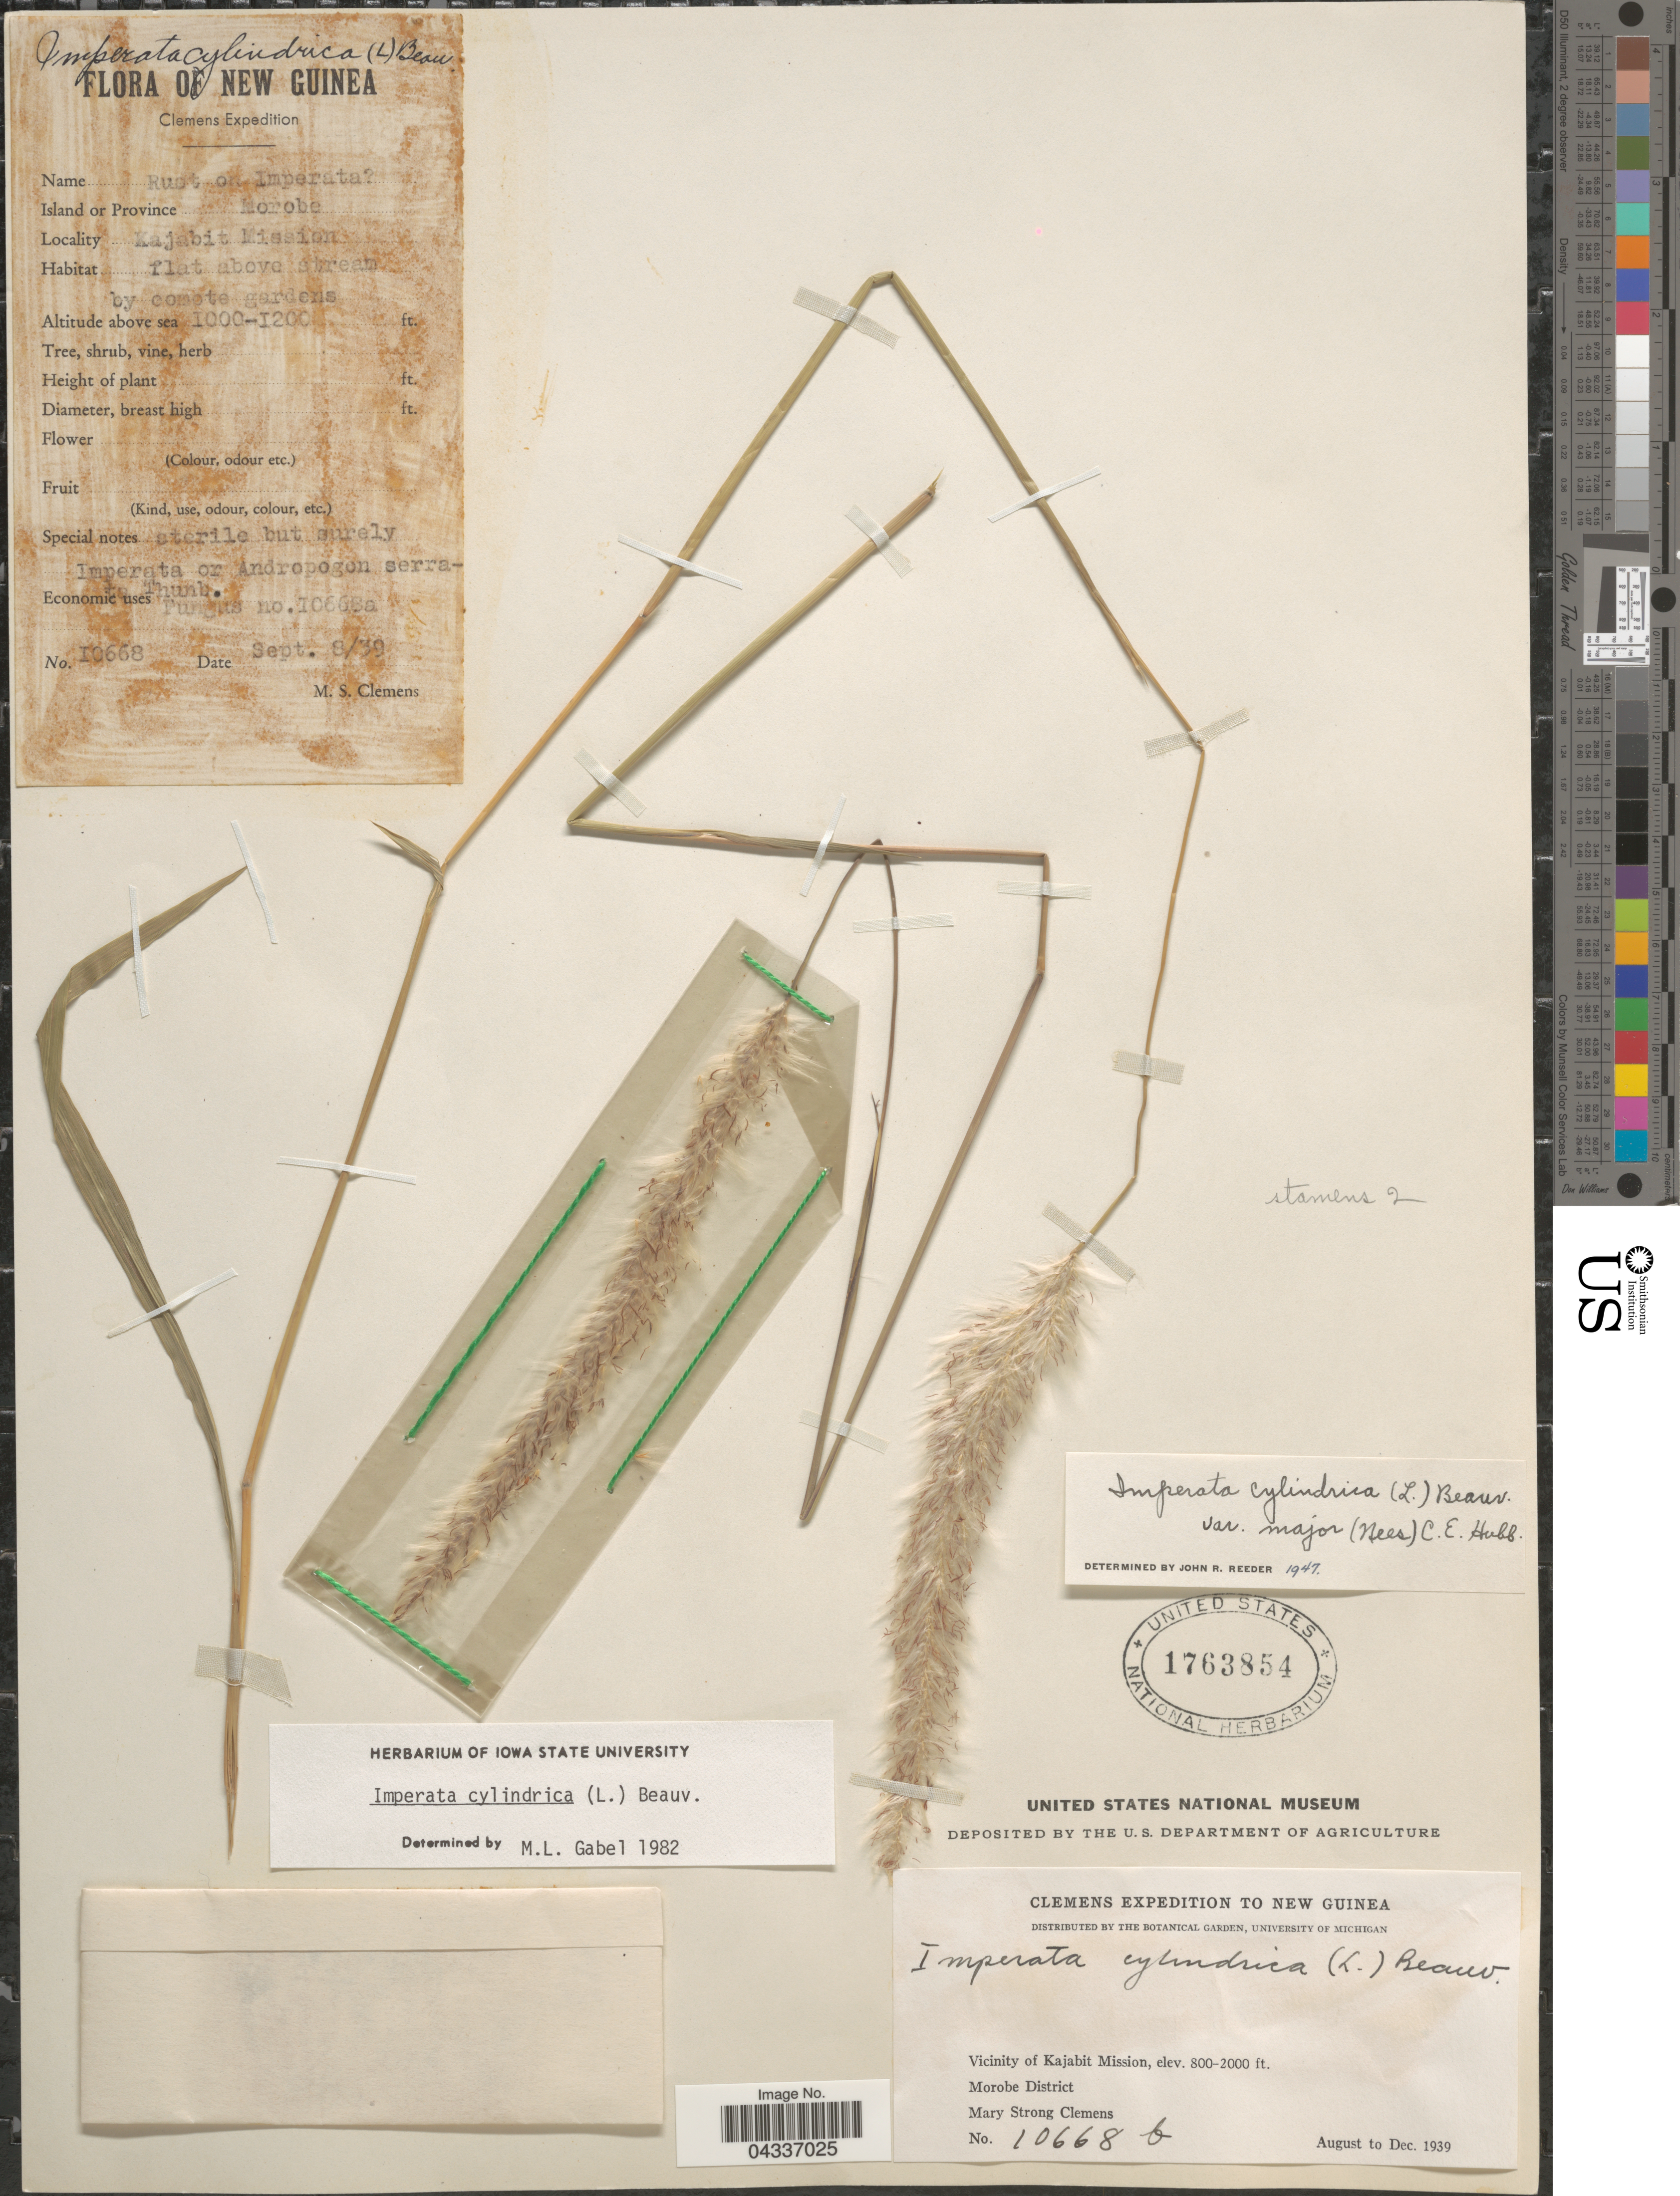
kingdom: Plantae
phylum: Tracheophyta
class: Liliopsida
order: Poales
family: Poaceae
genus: Imperata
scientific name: Imperata cylindrica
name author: (L.) P. Beauv.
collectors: M. S. Clemens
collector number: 10668b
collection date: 1939-09-08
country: Papua New Guinea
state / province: Morobe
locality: New Guinea. Clemens Expedition [unsure placement]. Island or Province Morobe. Kajabit Mission. Vicinity of Kajabit Mission. Morobe District.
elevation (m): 305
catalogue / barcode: US 1763854